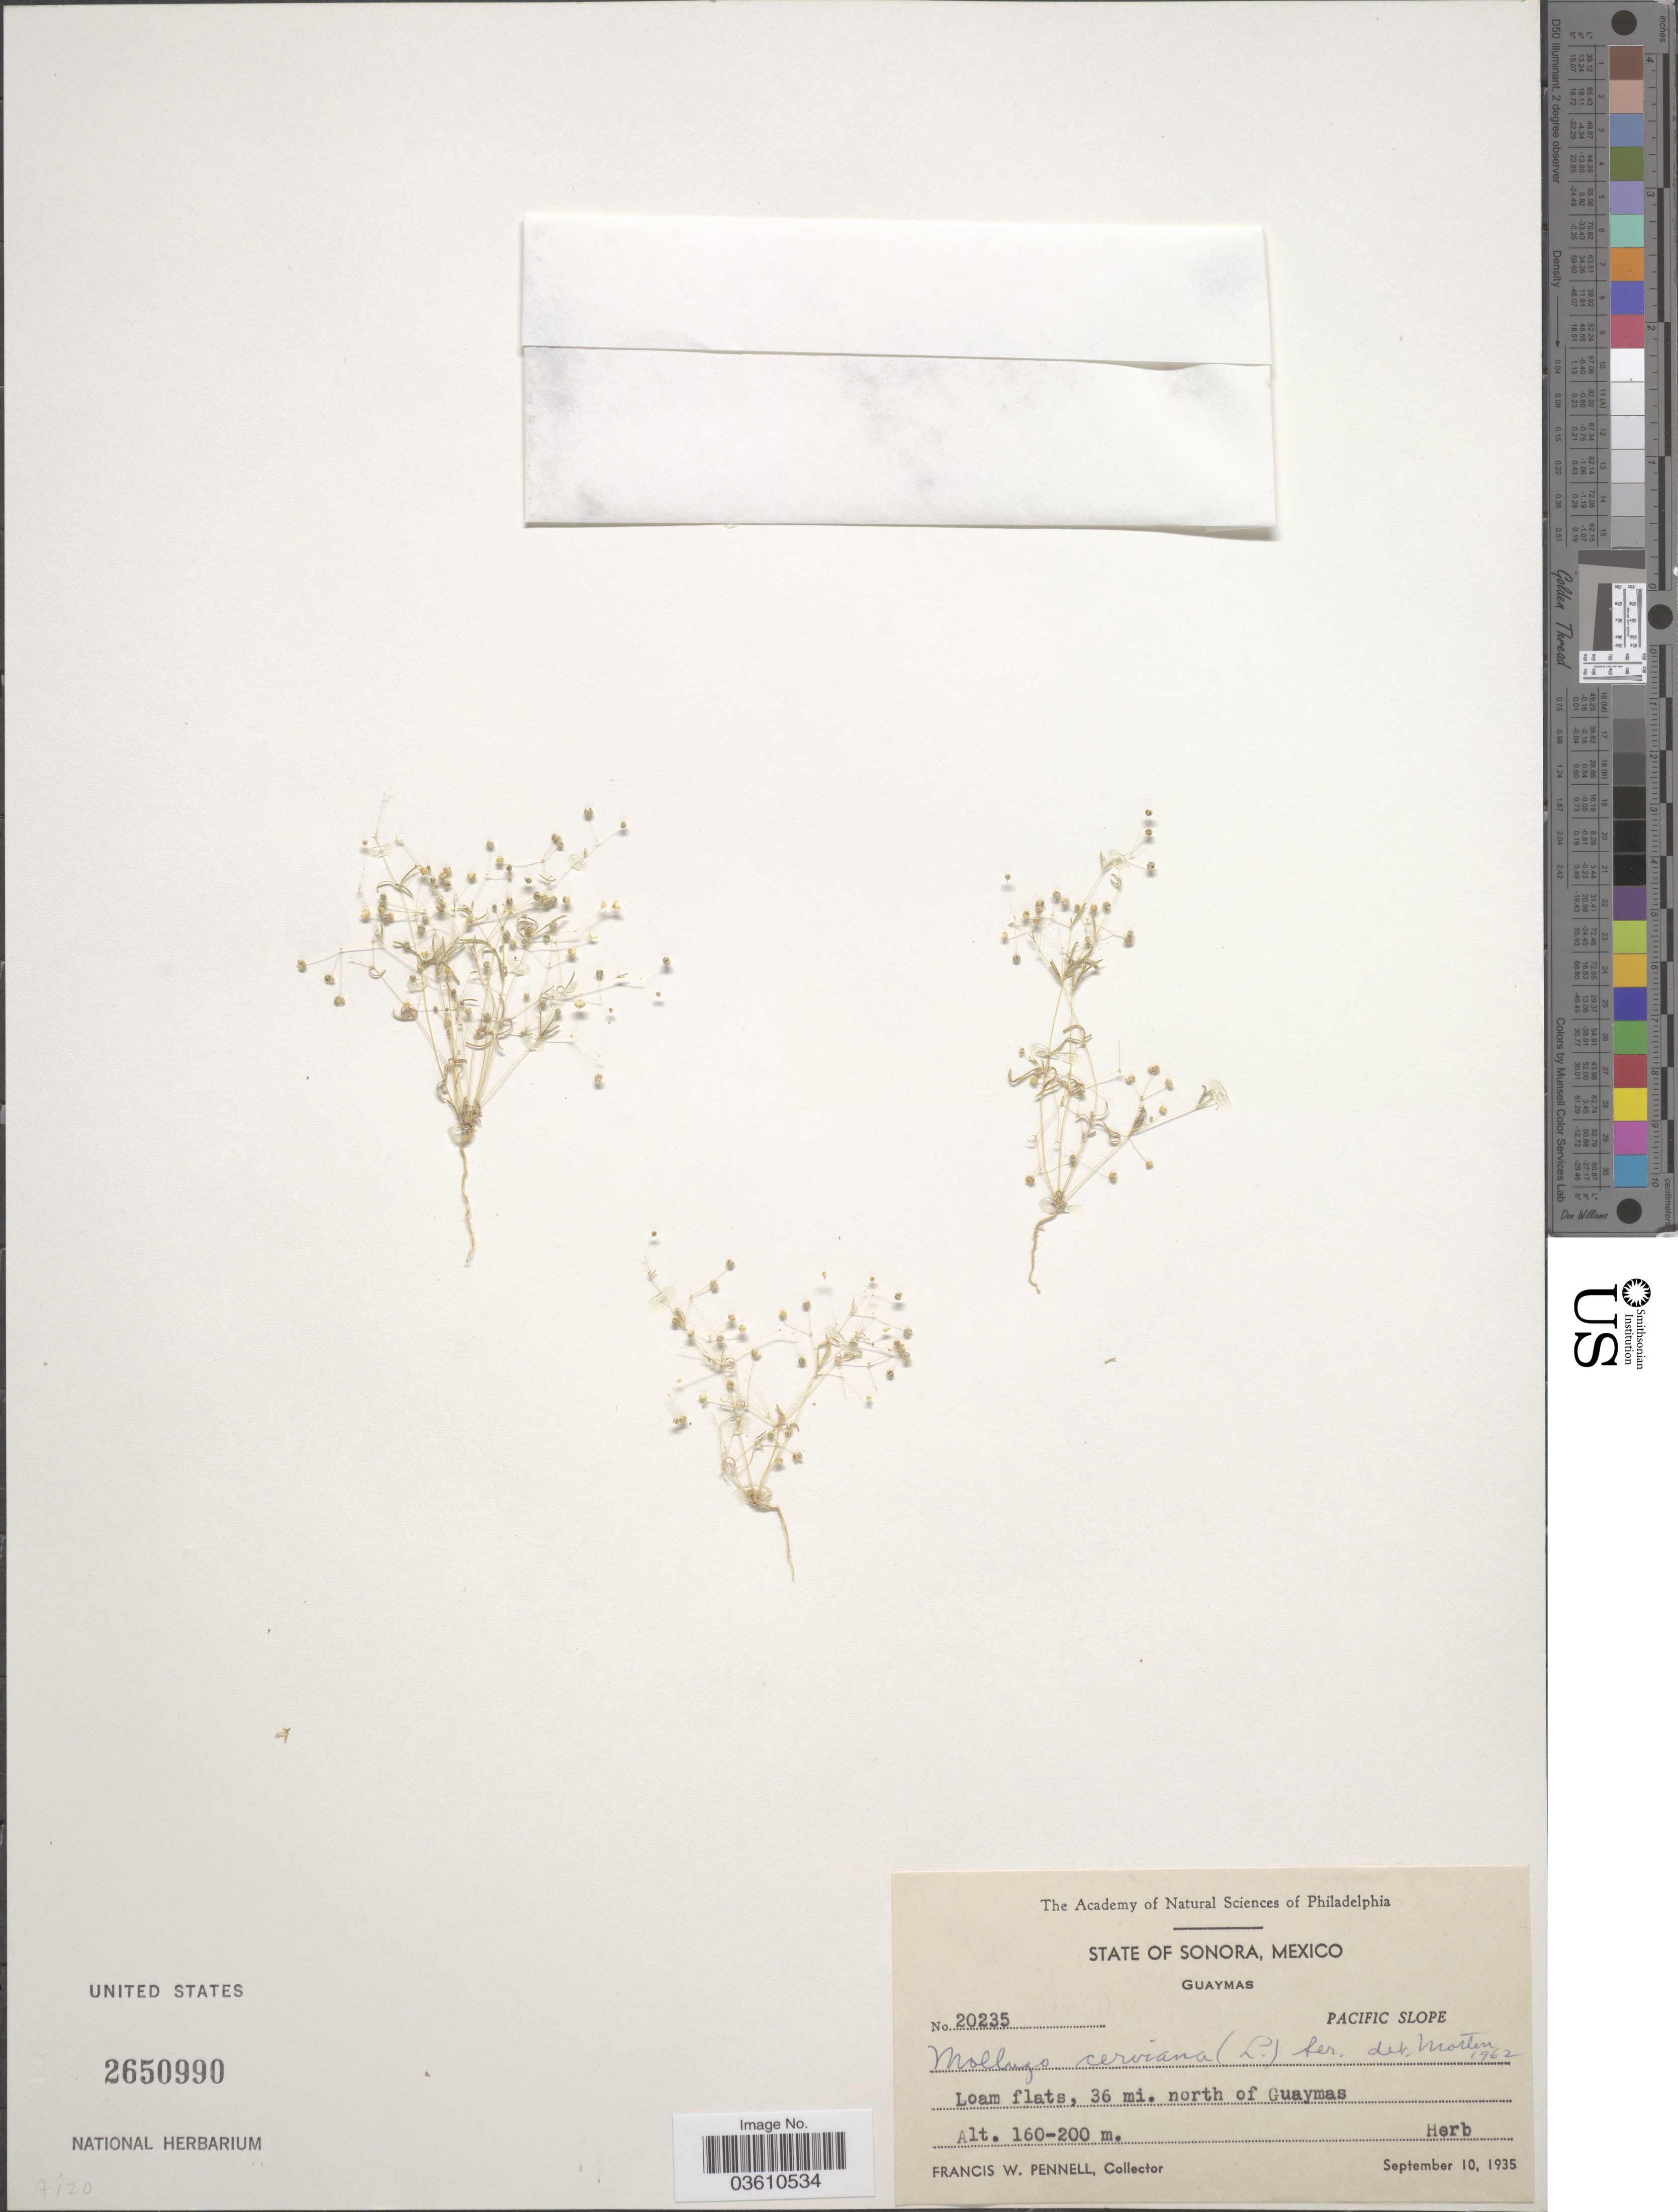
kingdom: Plantae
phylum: Tracheophyta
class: Magnoliopsida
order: Caryophyllales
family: Molluginaceae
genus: Hypertelis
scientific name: Hypertelis umbellata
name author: (Forssk.) Thulin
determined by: Strong, Mark T., (BOT), Smithsonian Institution - National Museum of Natural History (UNITED STATES)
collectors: F. W. Pennell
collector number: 20235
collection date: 1935-09-10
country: Mexico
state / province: Sonora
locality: Guaymas. Pacific Slope. 36 mi. north of Guaymas.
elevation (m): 160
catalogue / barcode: US 2650990